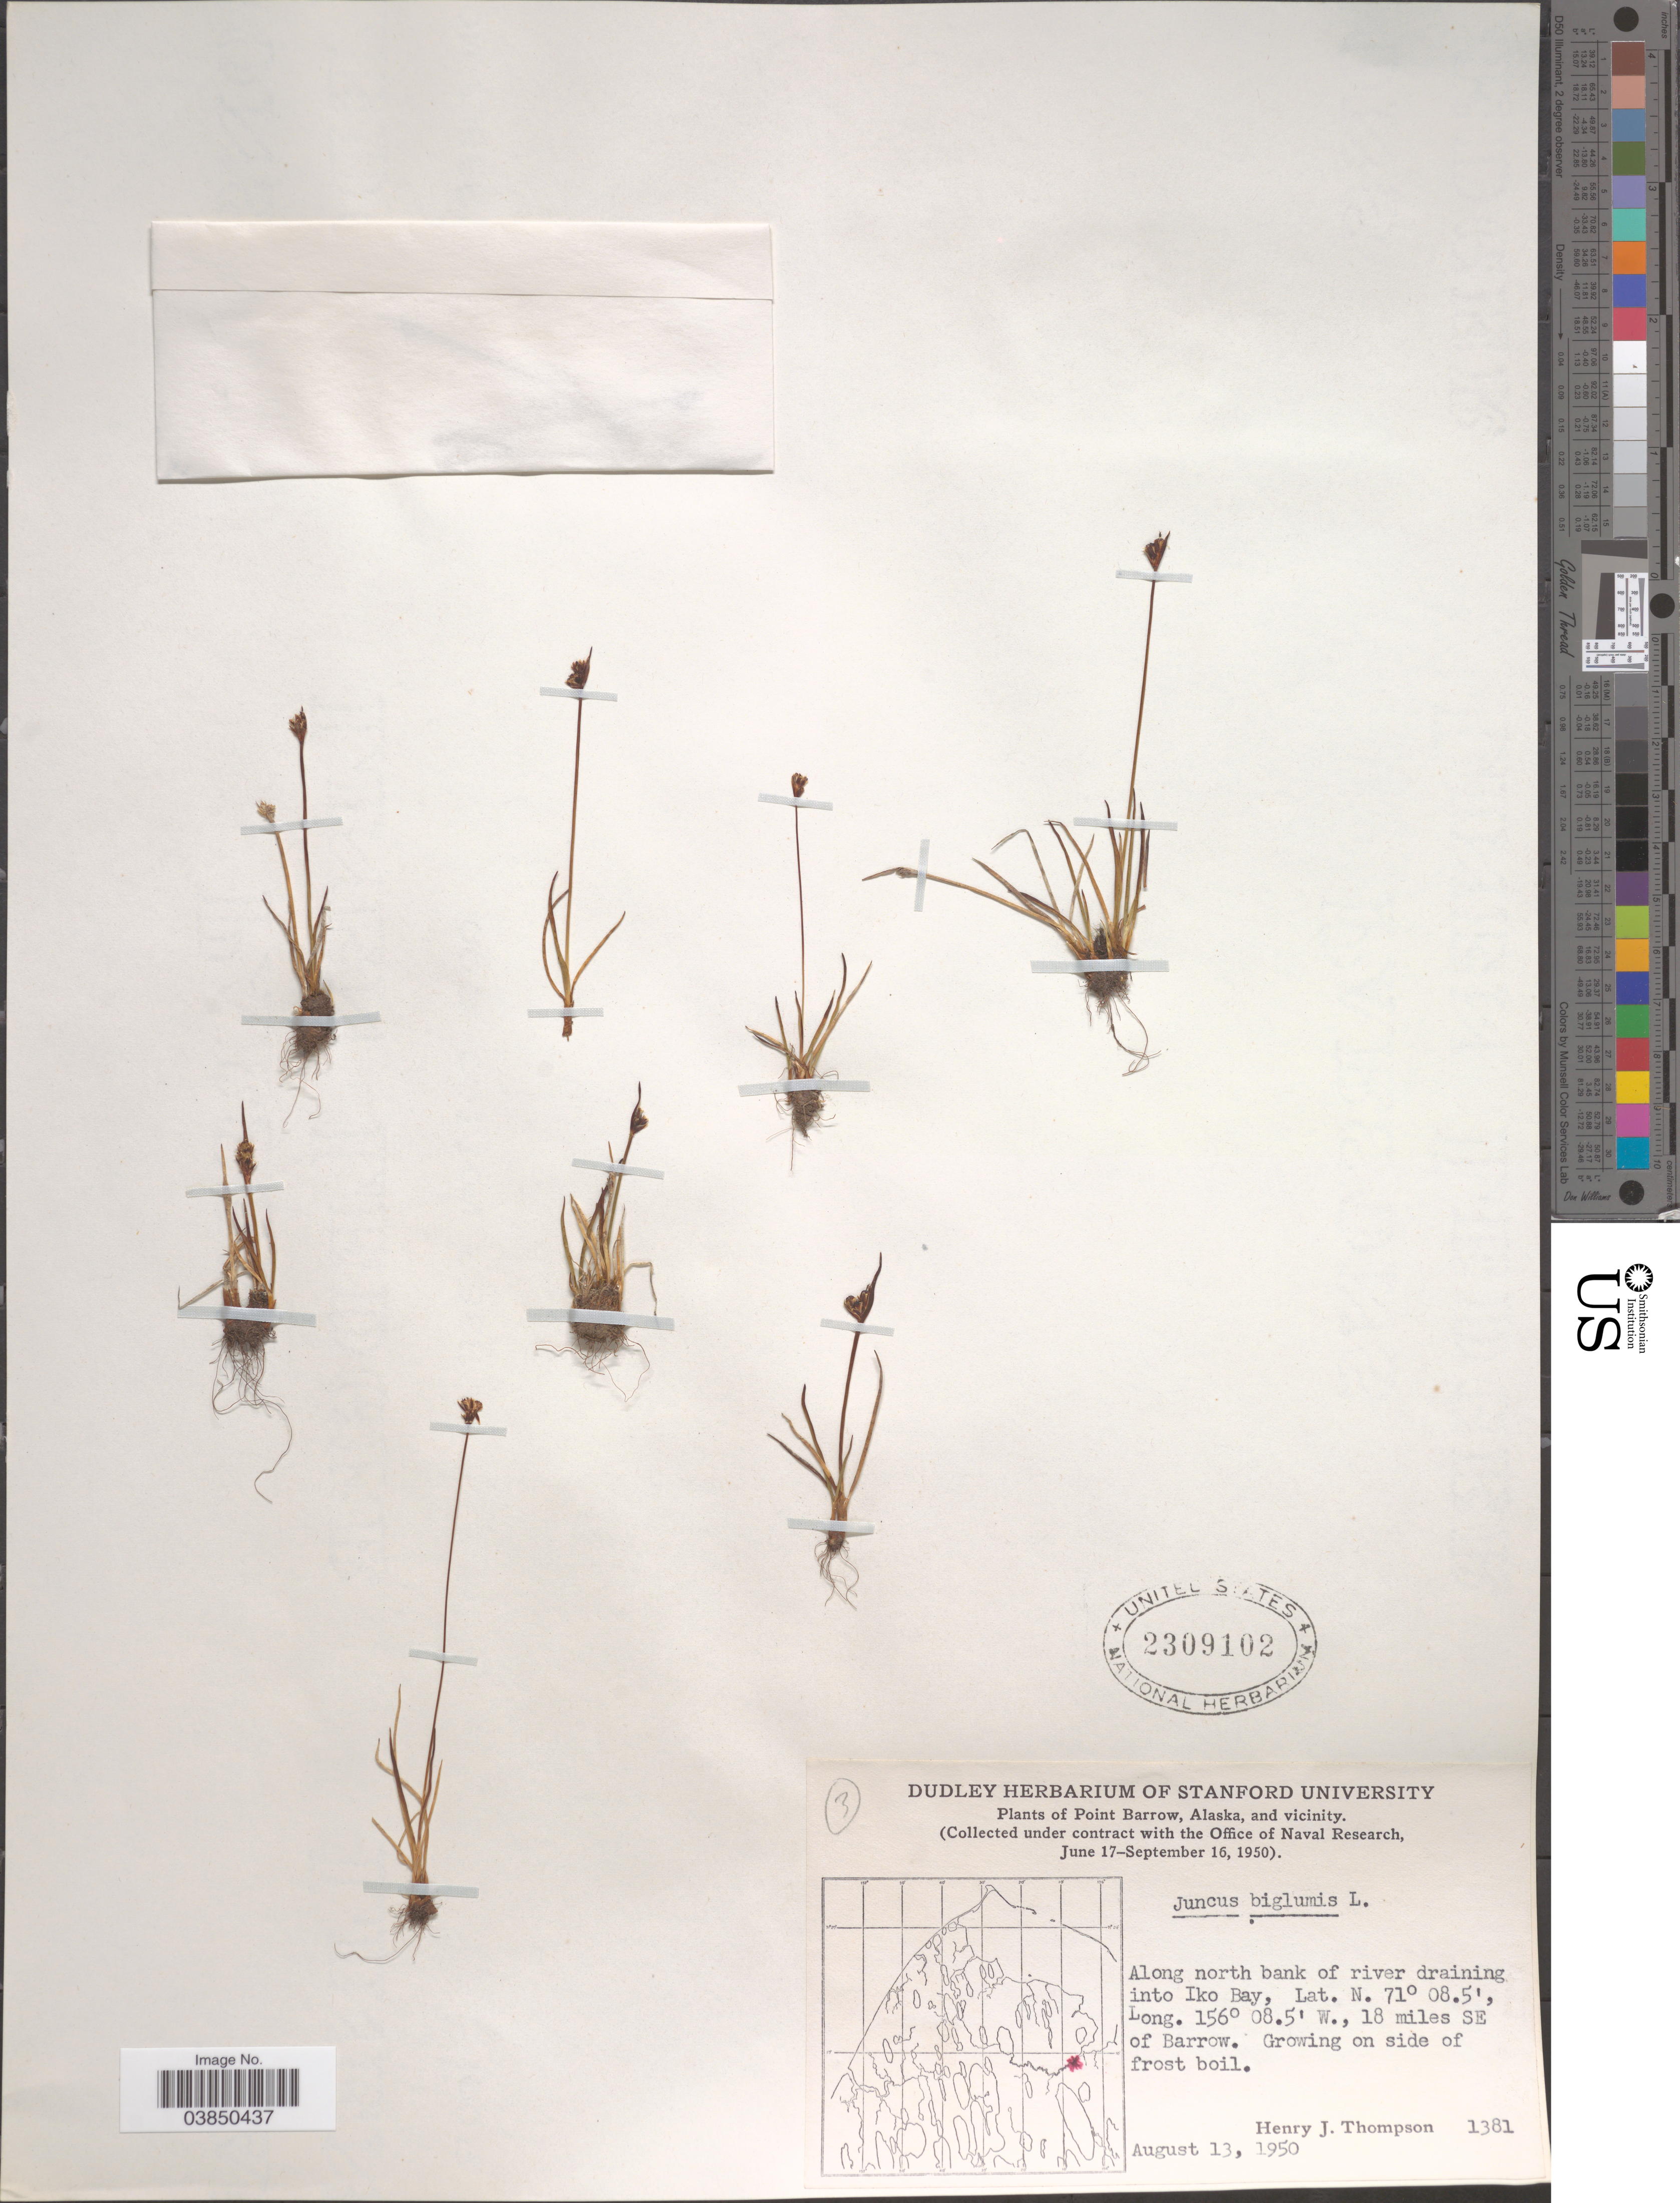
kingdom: Plantae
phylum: Tracheophyta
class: Liliopsida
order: Poales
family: Juncaceae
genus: Juncus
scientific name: Juncus biglumis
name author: L.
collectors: H. J. Thompson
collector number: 1381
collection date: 1950-08-13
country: United States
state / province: Alaska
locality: Point Barrow and vicinity. Along north bank of river draining into Iko Bay, 18 miles SE of Barrow.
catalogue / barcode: US 2309102